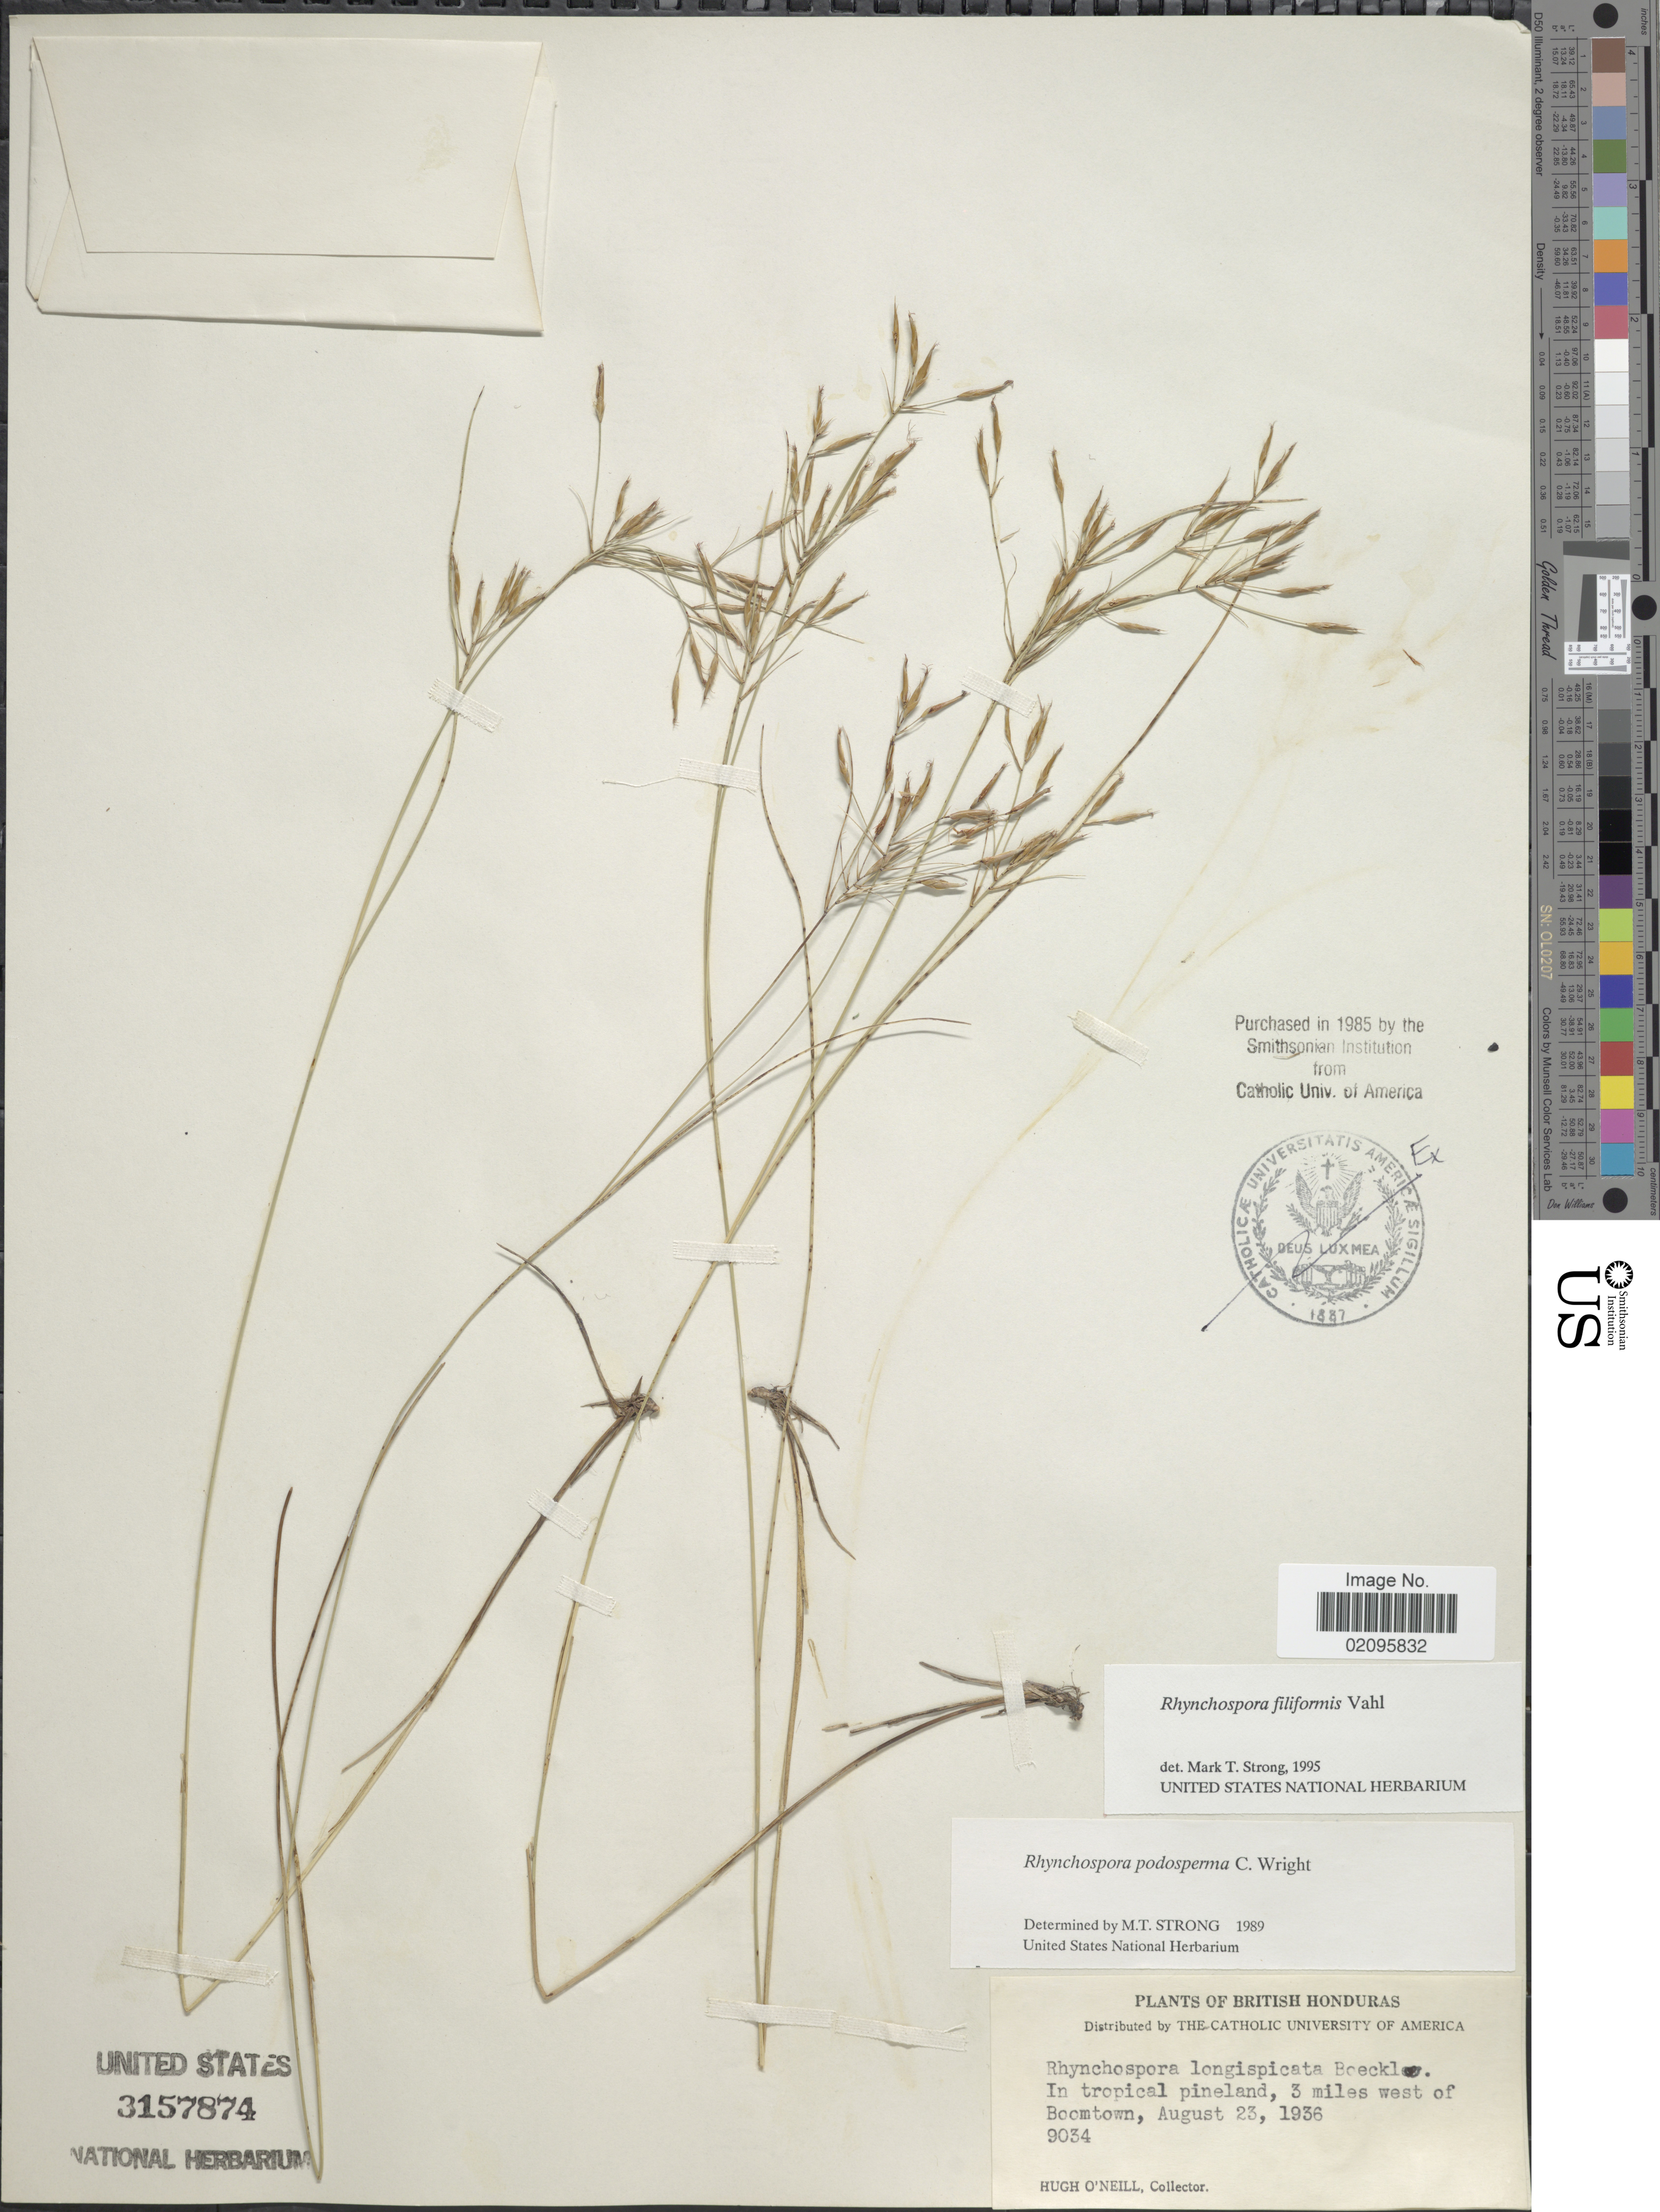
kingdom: Plantae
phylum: Tracheophyta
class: Liliopsida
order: Poales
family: Cyperaceae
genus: Rhynchospora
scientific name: Rhynchospora filiformis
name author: Vahl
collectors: H. O'Neill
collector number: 9034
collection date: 1936-08-23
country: Belize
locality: British Honduras, in tropical pineland, 3 miles west of Boomtown.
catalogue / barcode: US 3157874